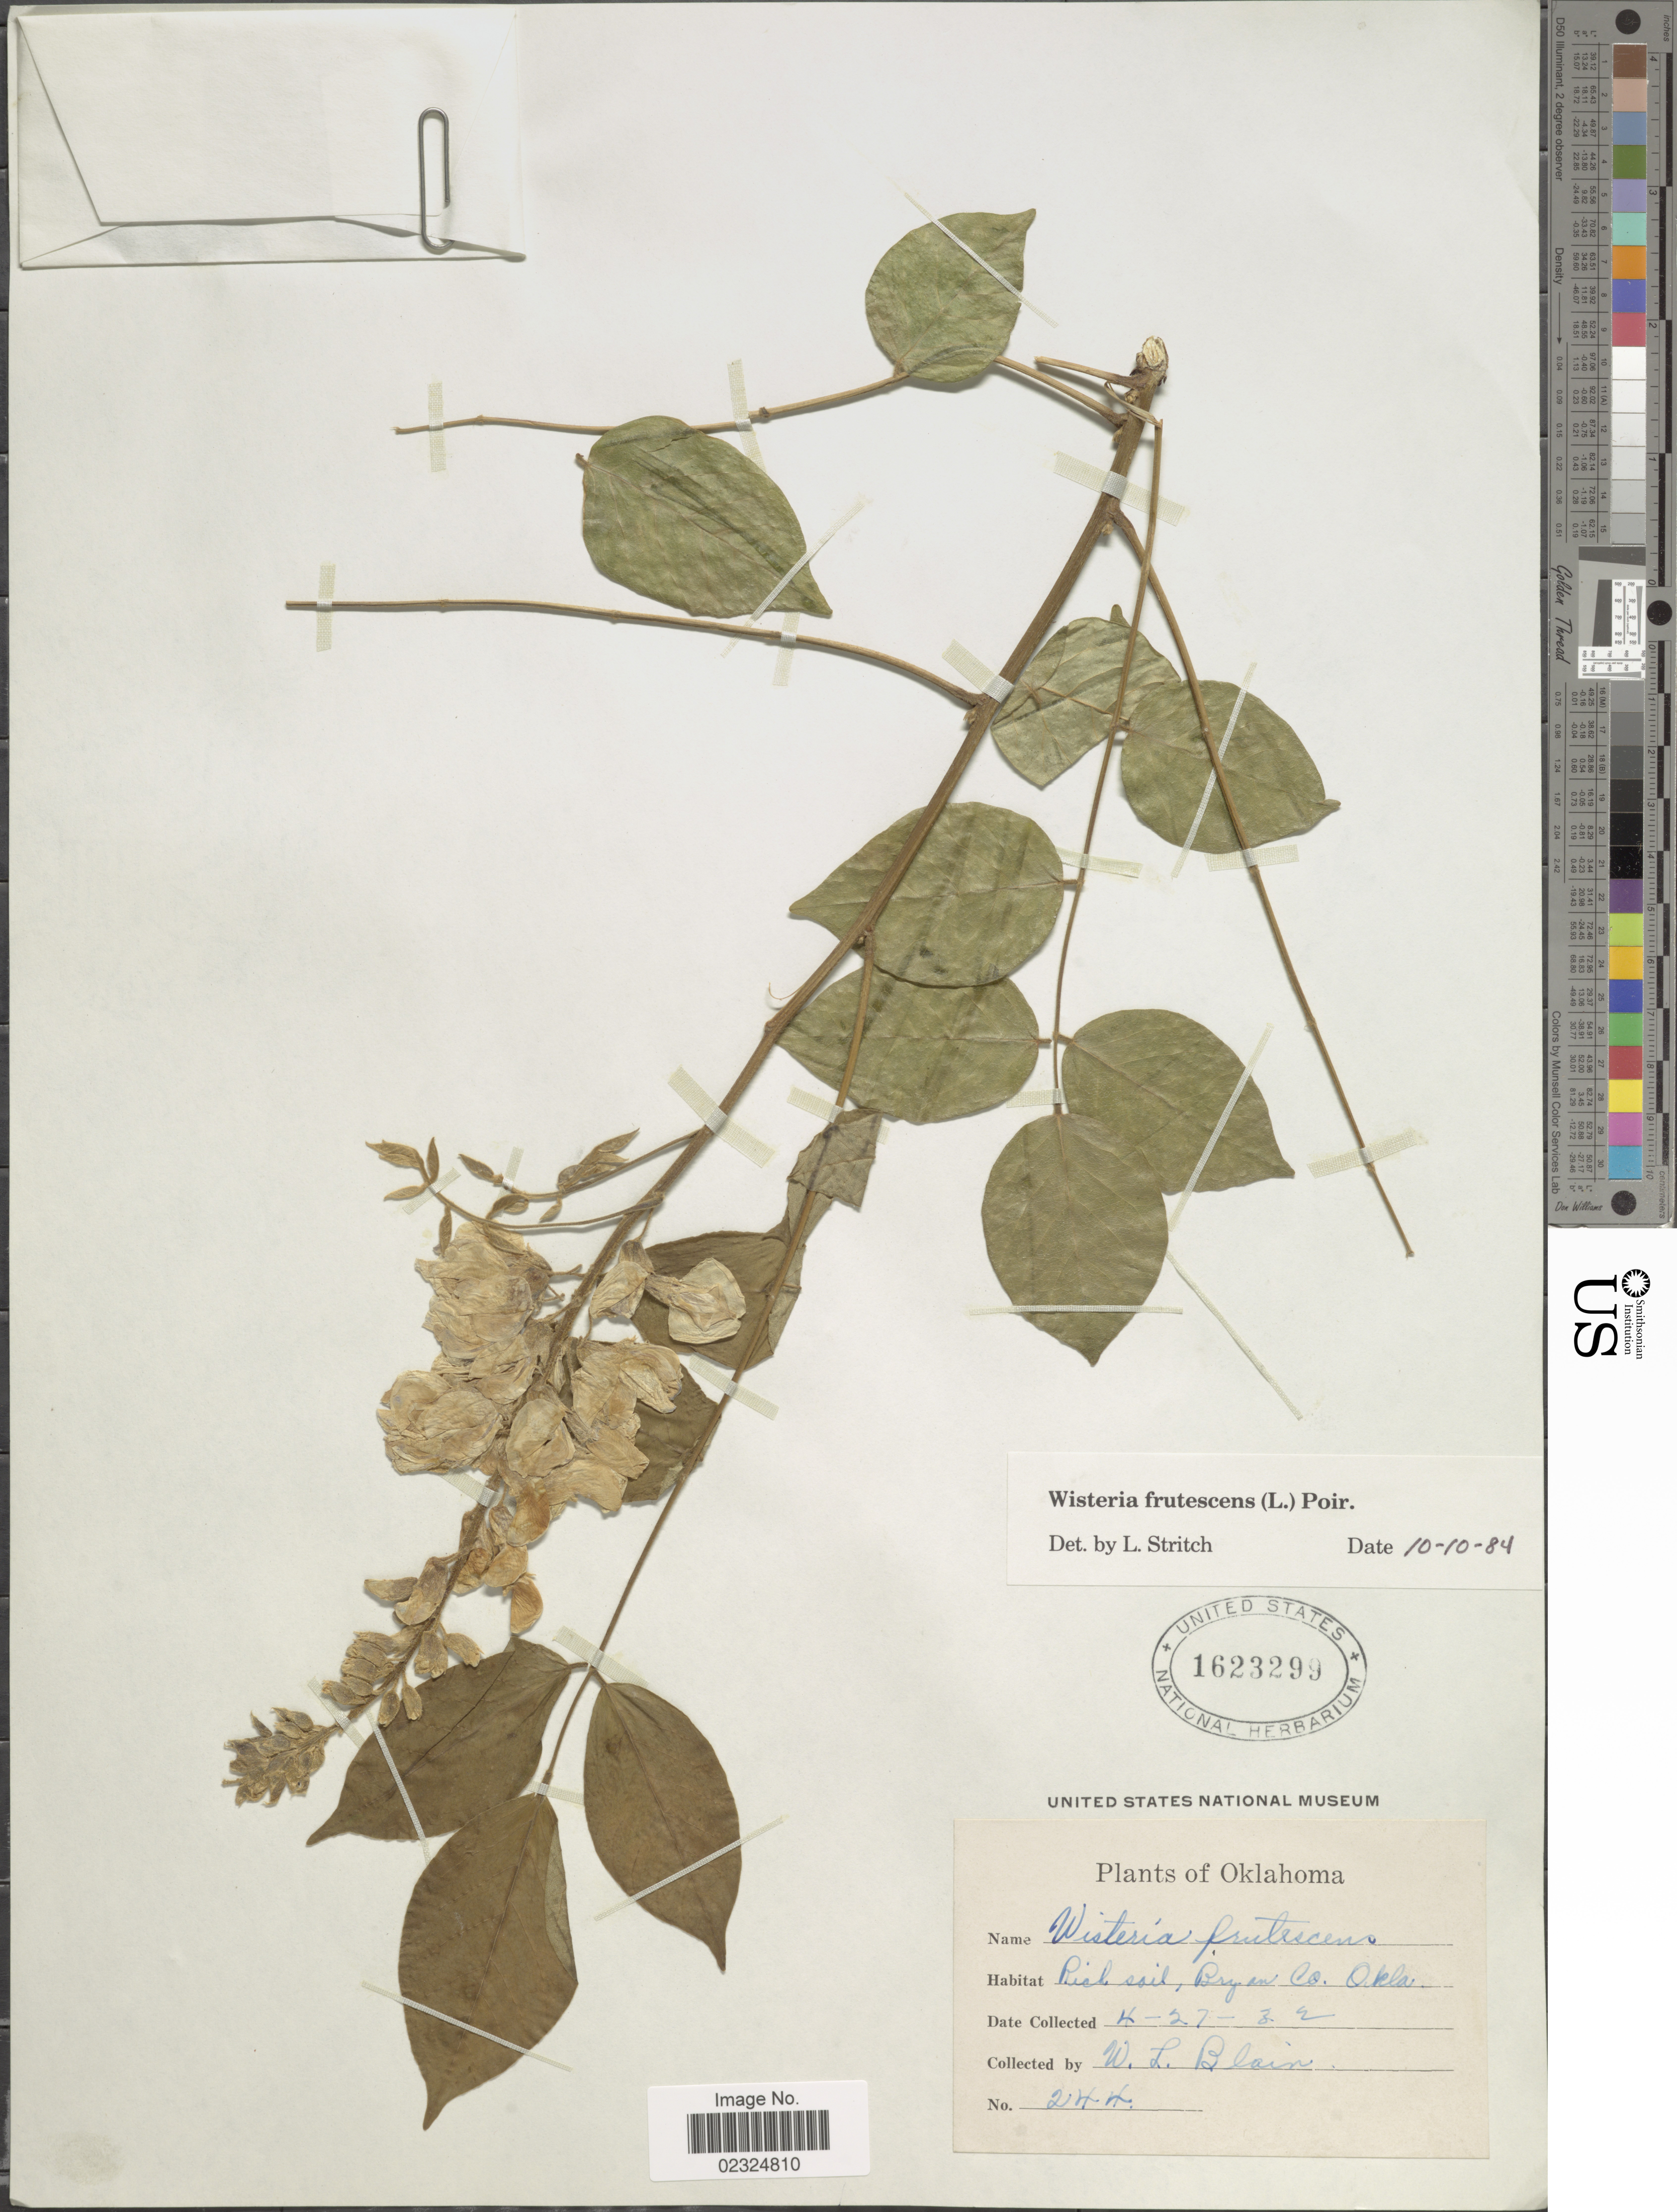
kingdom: Plantae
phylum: Tracheophyta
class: Magnoliopsida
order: Fabales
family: Fabaceae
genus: Wisteria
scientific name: Wisteria frutescens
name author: (L.) Poir.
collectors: W. Blain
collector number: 244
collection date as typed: Transcribed d/m/y: 27/4/32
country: United States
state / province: Oklahoma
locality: Bryan Co. Okla.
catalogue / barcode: US 1623299